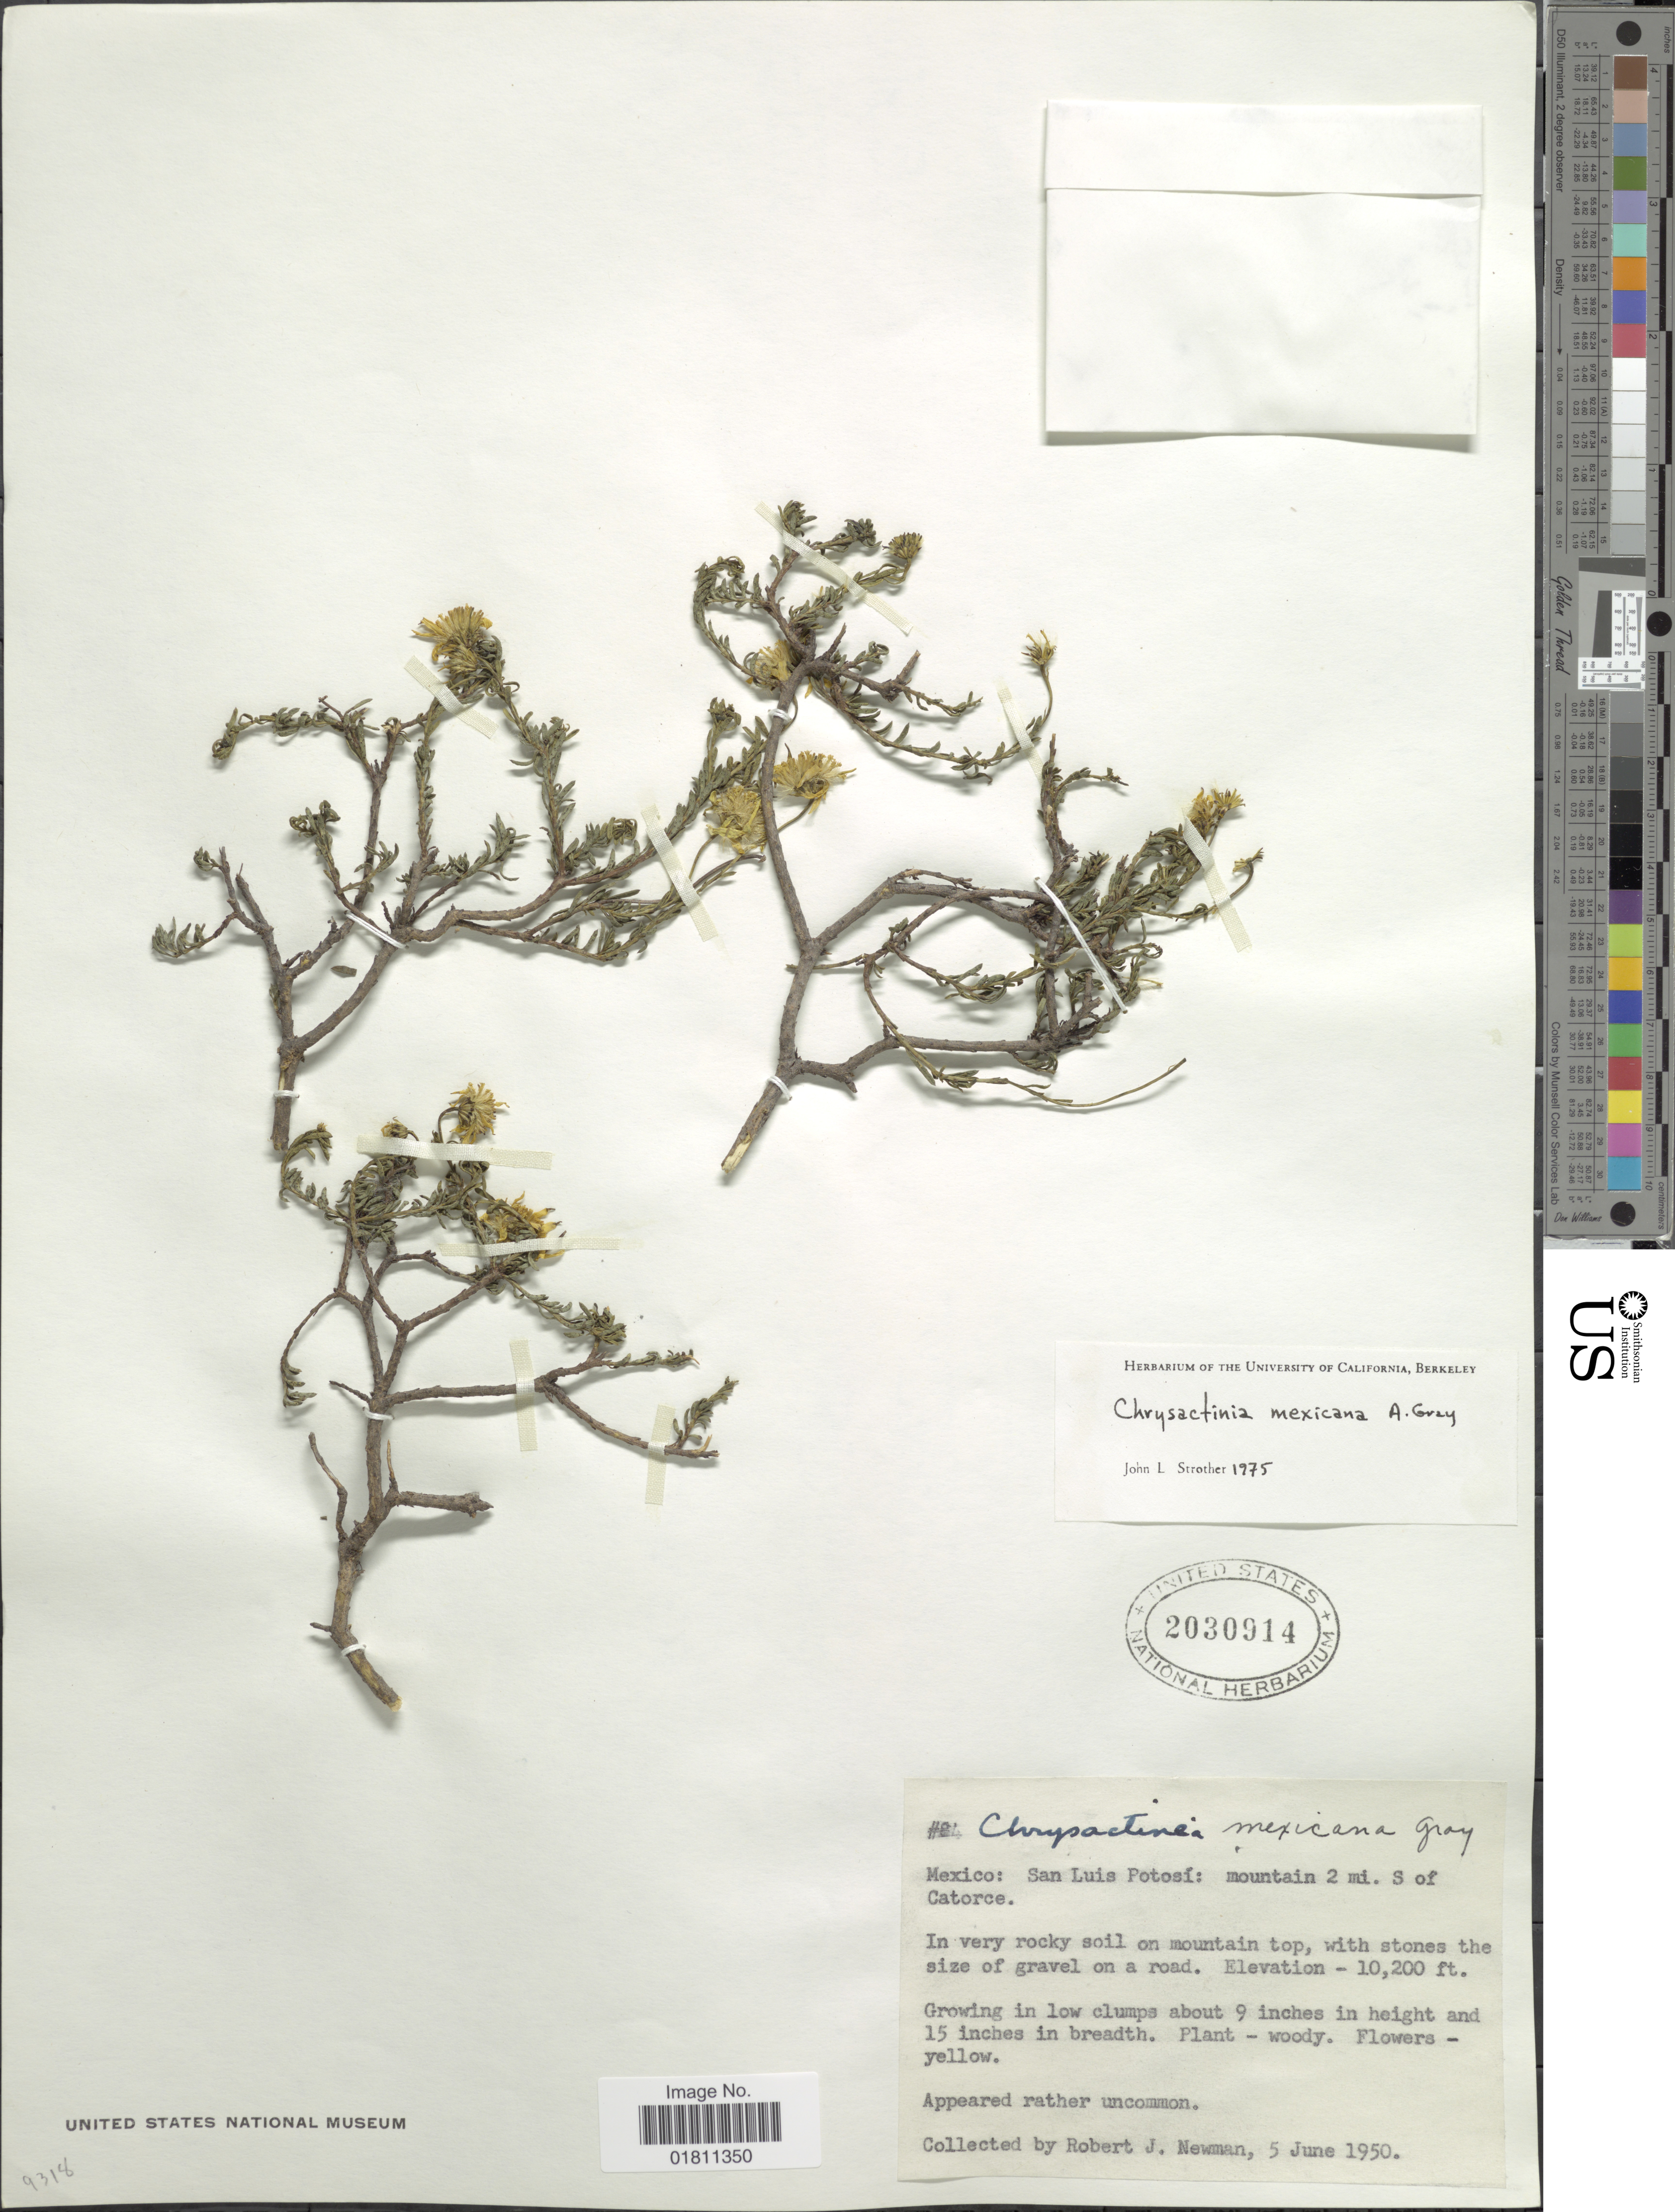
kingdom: Plantae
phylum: Tracheophyta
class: Magnoliopsida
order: Asterales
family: Asteraceae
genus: Chrysactinia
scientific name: Chrysactinia mexicana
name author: A. Gray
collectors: R. J. Newman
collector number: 84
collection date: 1950-06-05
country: Mexico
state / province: San Luis Potosí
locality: Mountain 2 mi. S of Catorce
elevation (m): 3109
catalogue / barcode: US 2030914